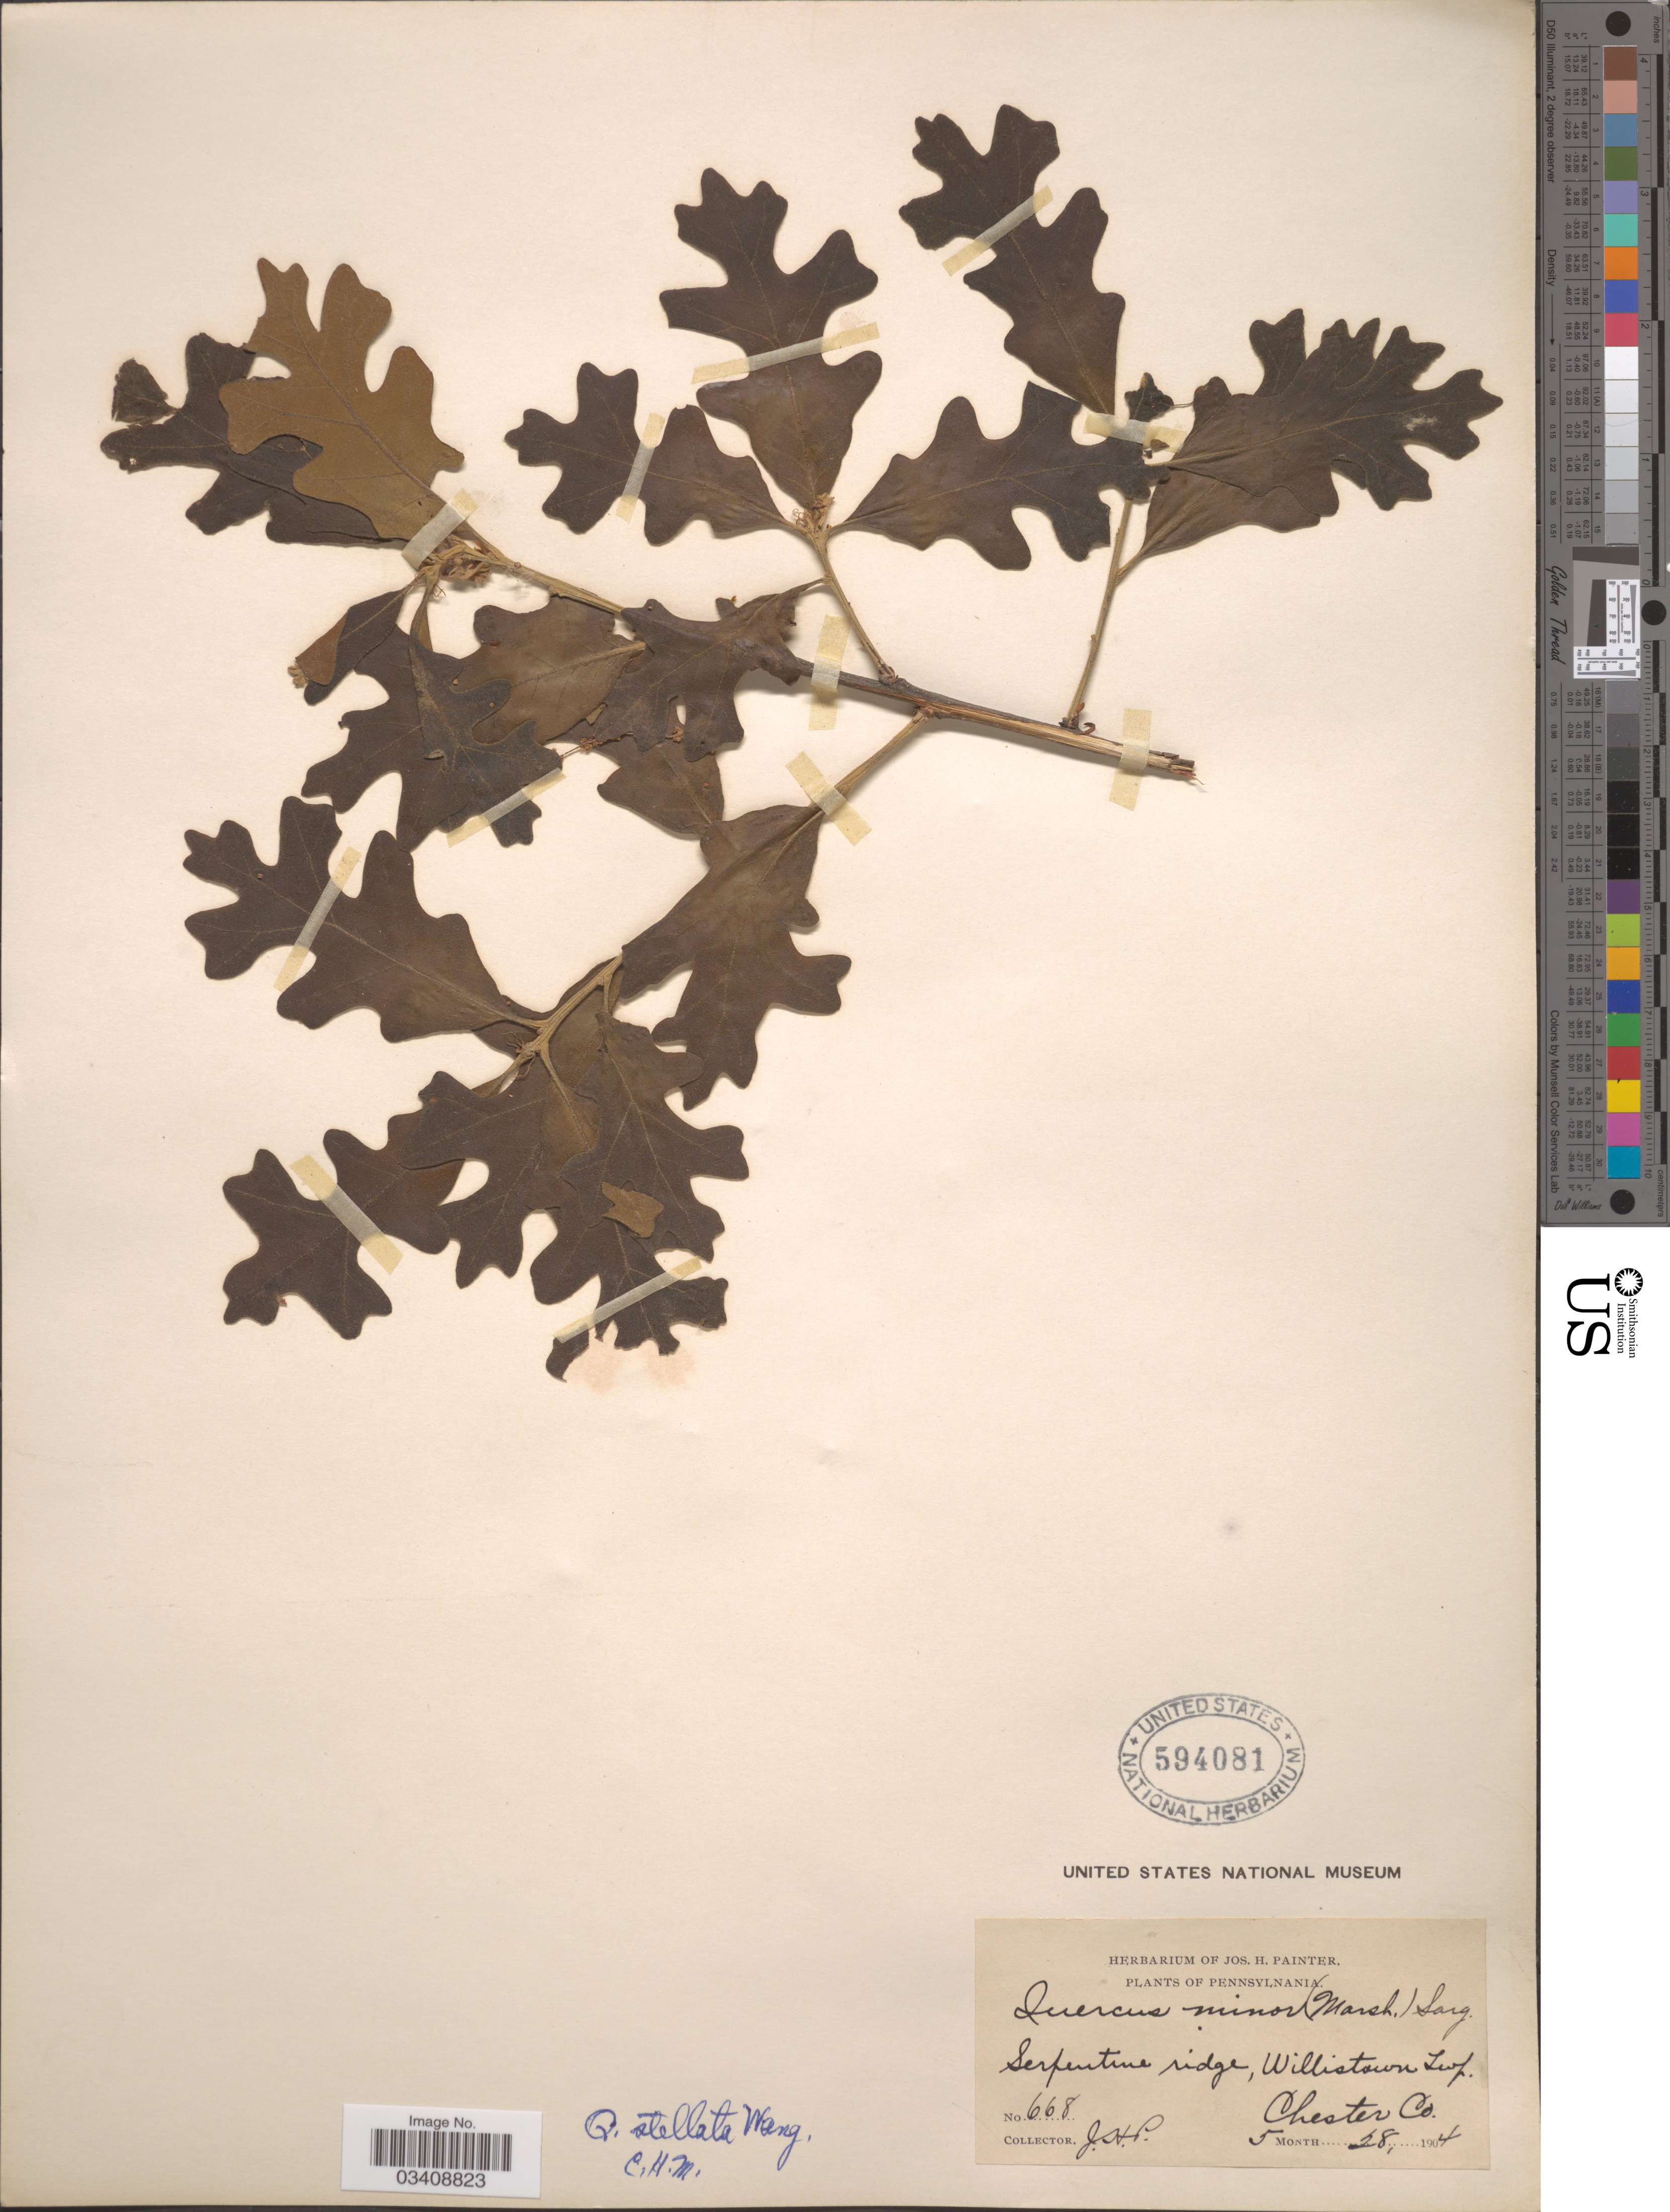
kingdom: Plantae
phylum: Tracheophyta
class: Magnoliopsida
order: Fagales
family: Fagaceae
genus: Quercus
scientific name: Quercus stellata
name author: Wangenh.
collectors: J. H. Painter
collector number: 668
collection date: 1904-05-28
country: United States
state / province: Pennsylvania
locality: Serpentine ridge, Willistown Twp. Chester Co.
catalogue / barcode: US 594081